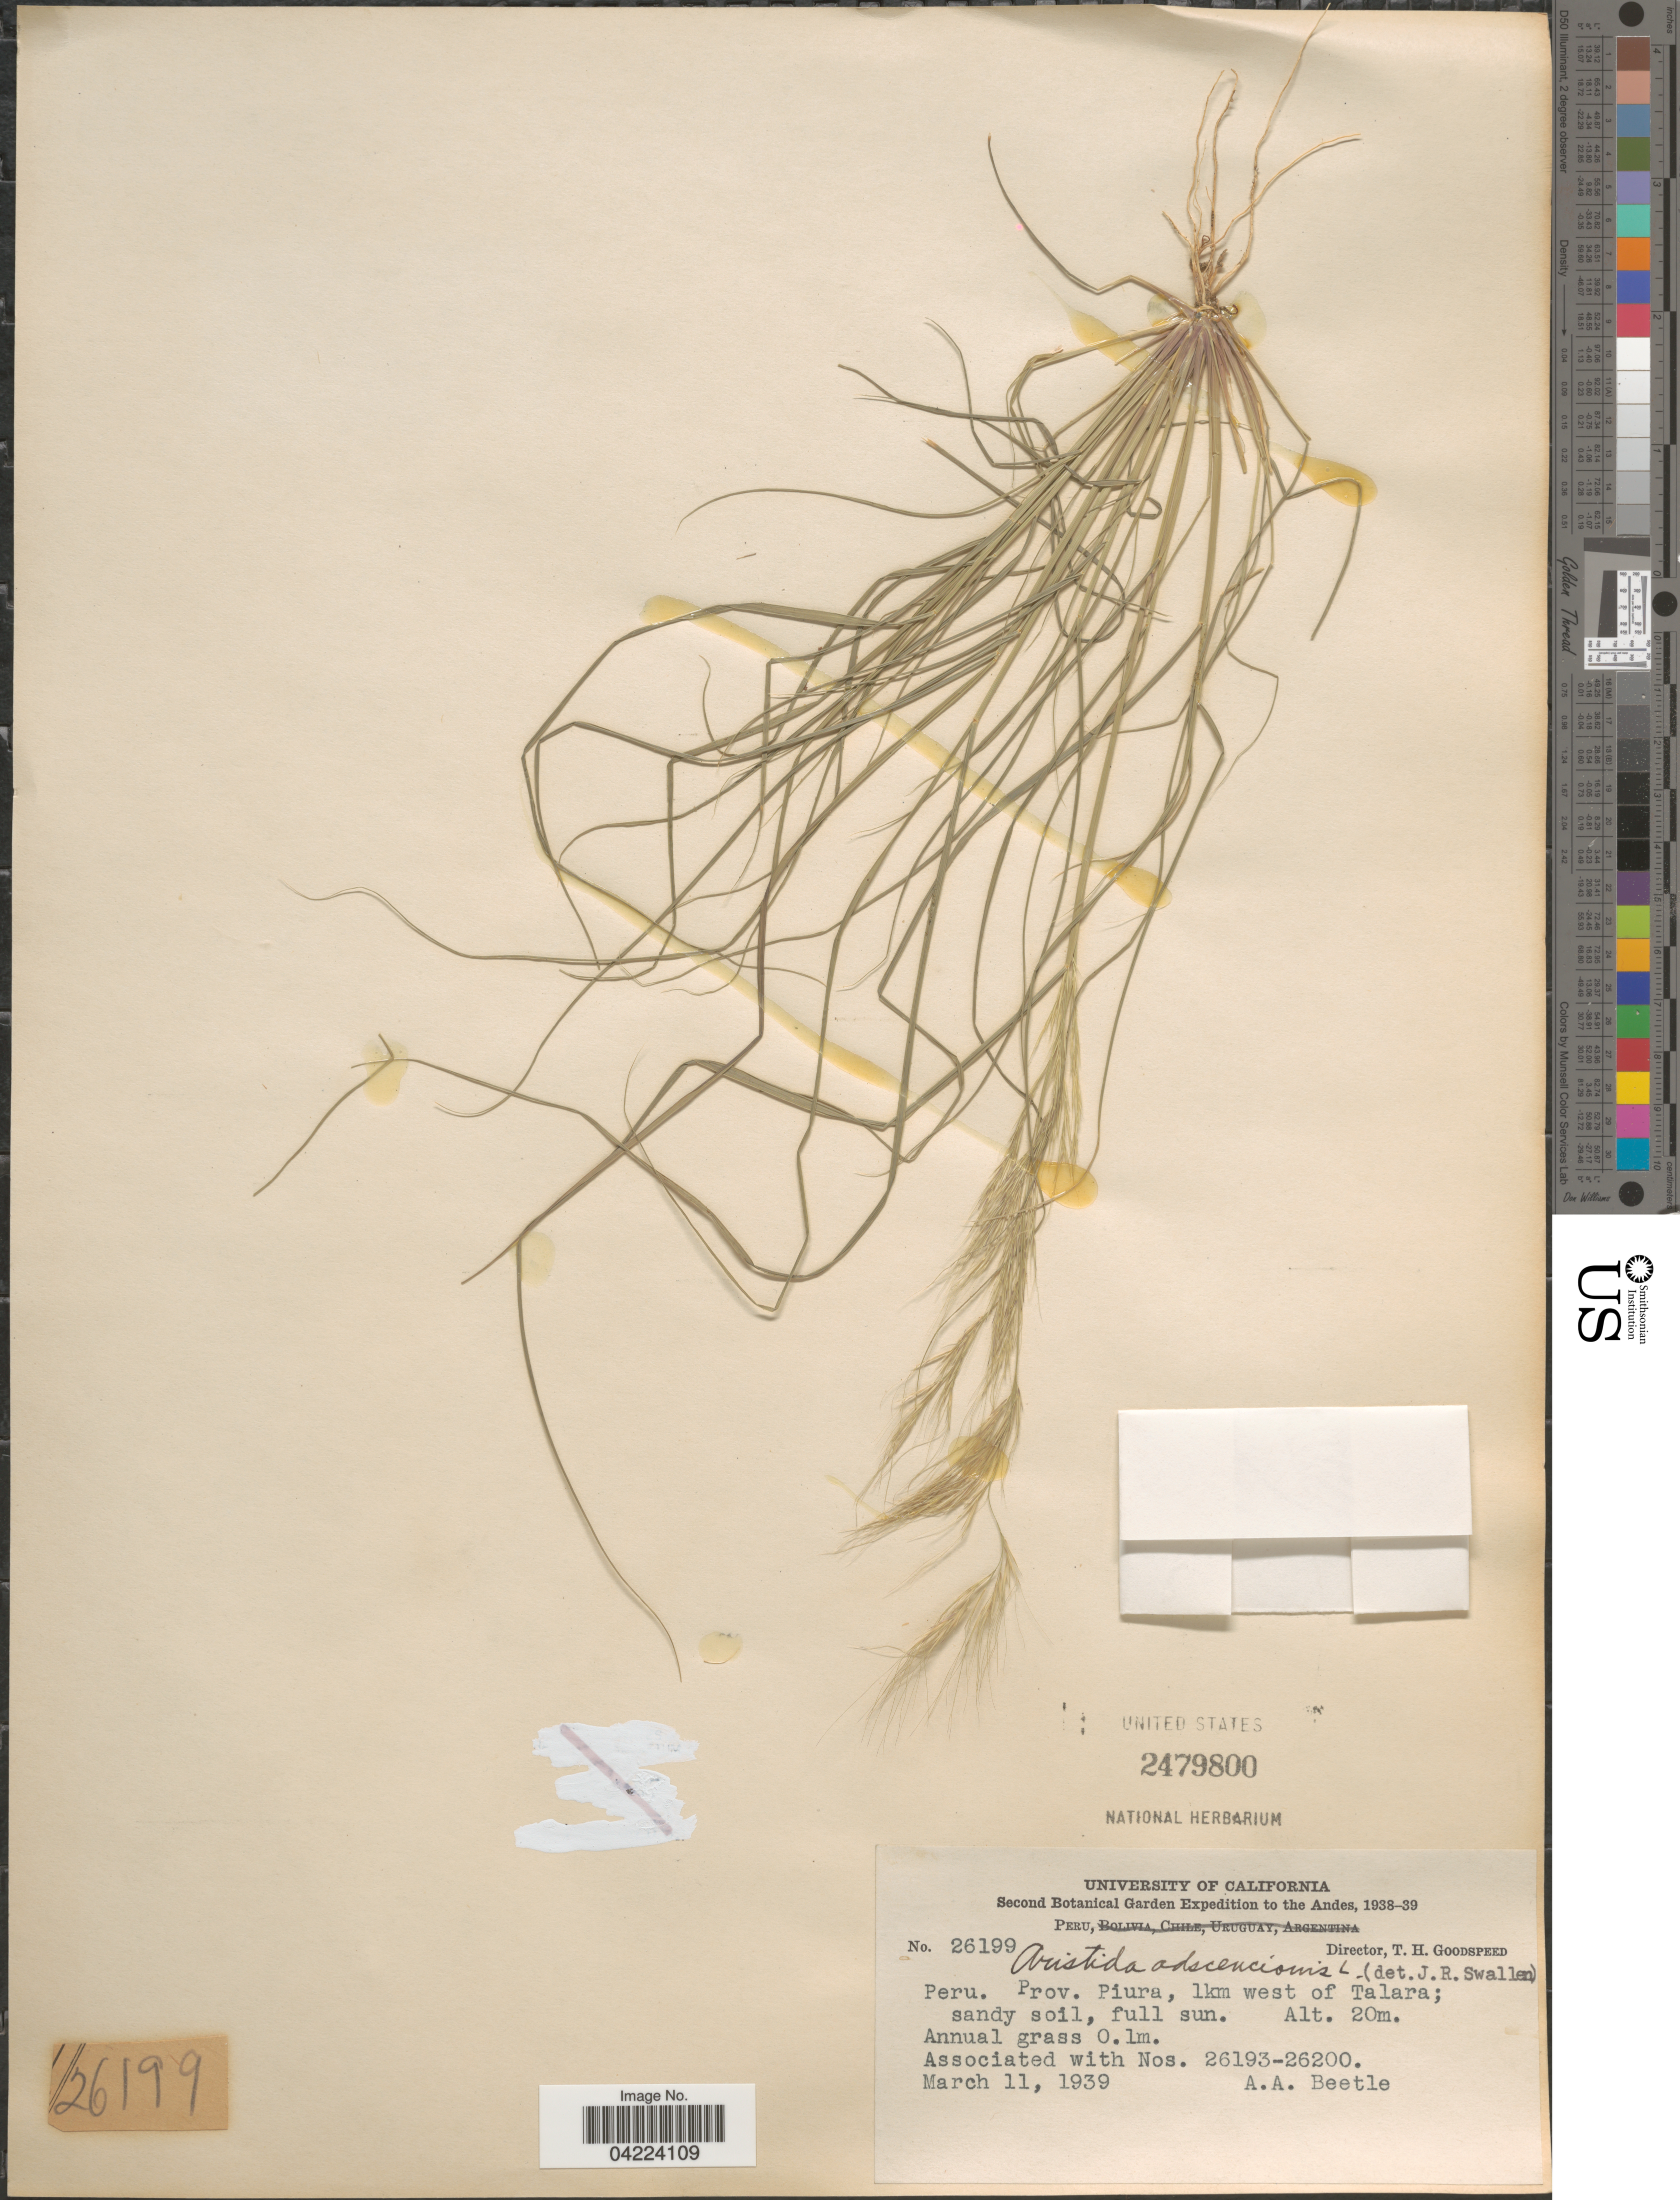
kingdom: Plantae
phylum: Tracheophyta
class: Liliopsida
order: Poales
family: Poaceae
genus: Aristida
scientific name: Aristida adscensionis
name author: L.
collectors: A. A. Beetle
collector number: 26199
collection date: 1939-03-11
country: Peru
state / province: Piura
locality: Prov. Piura, 1 km west of Talara; sandy soil.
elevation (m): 20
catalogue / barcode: US 2479800